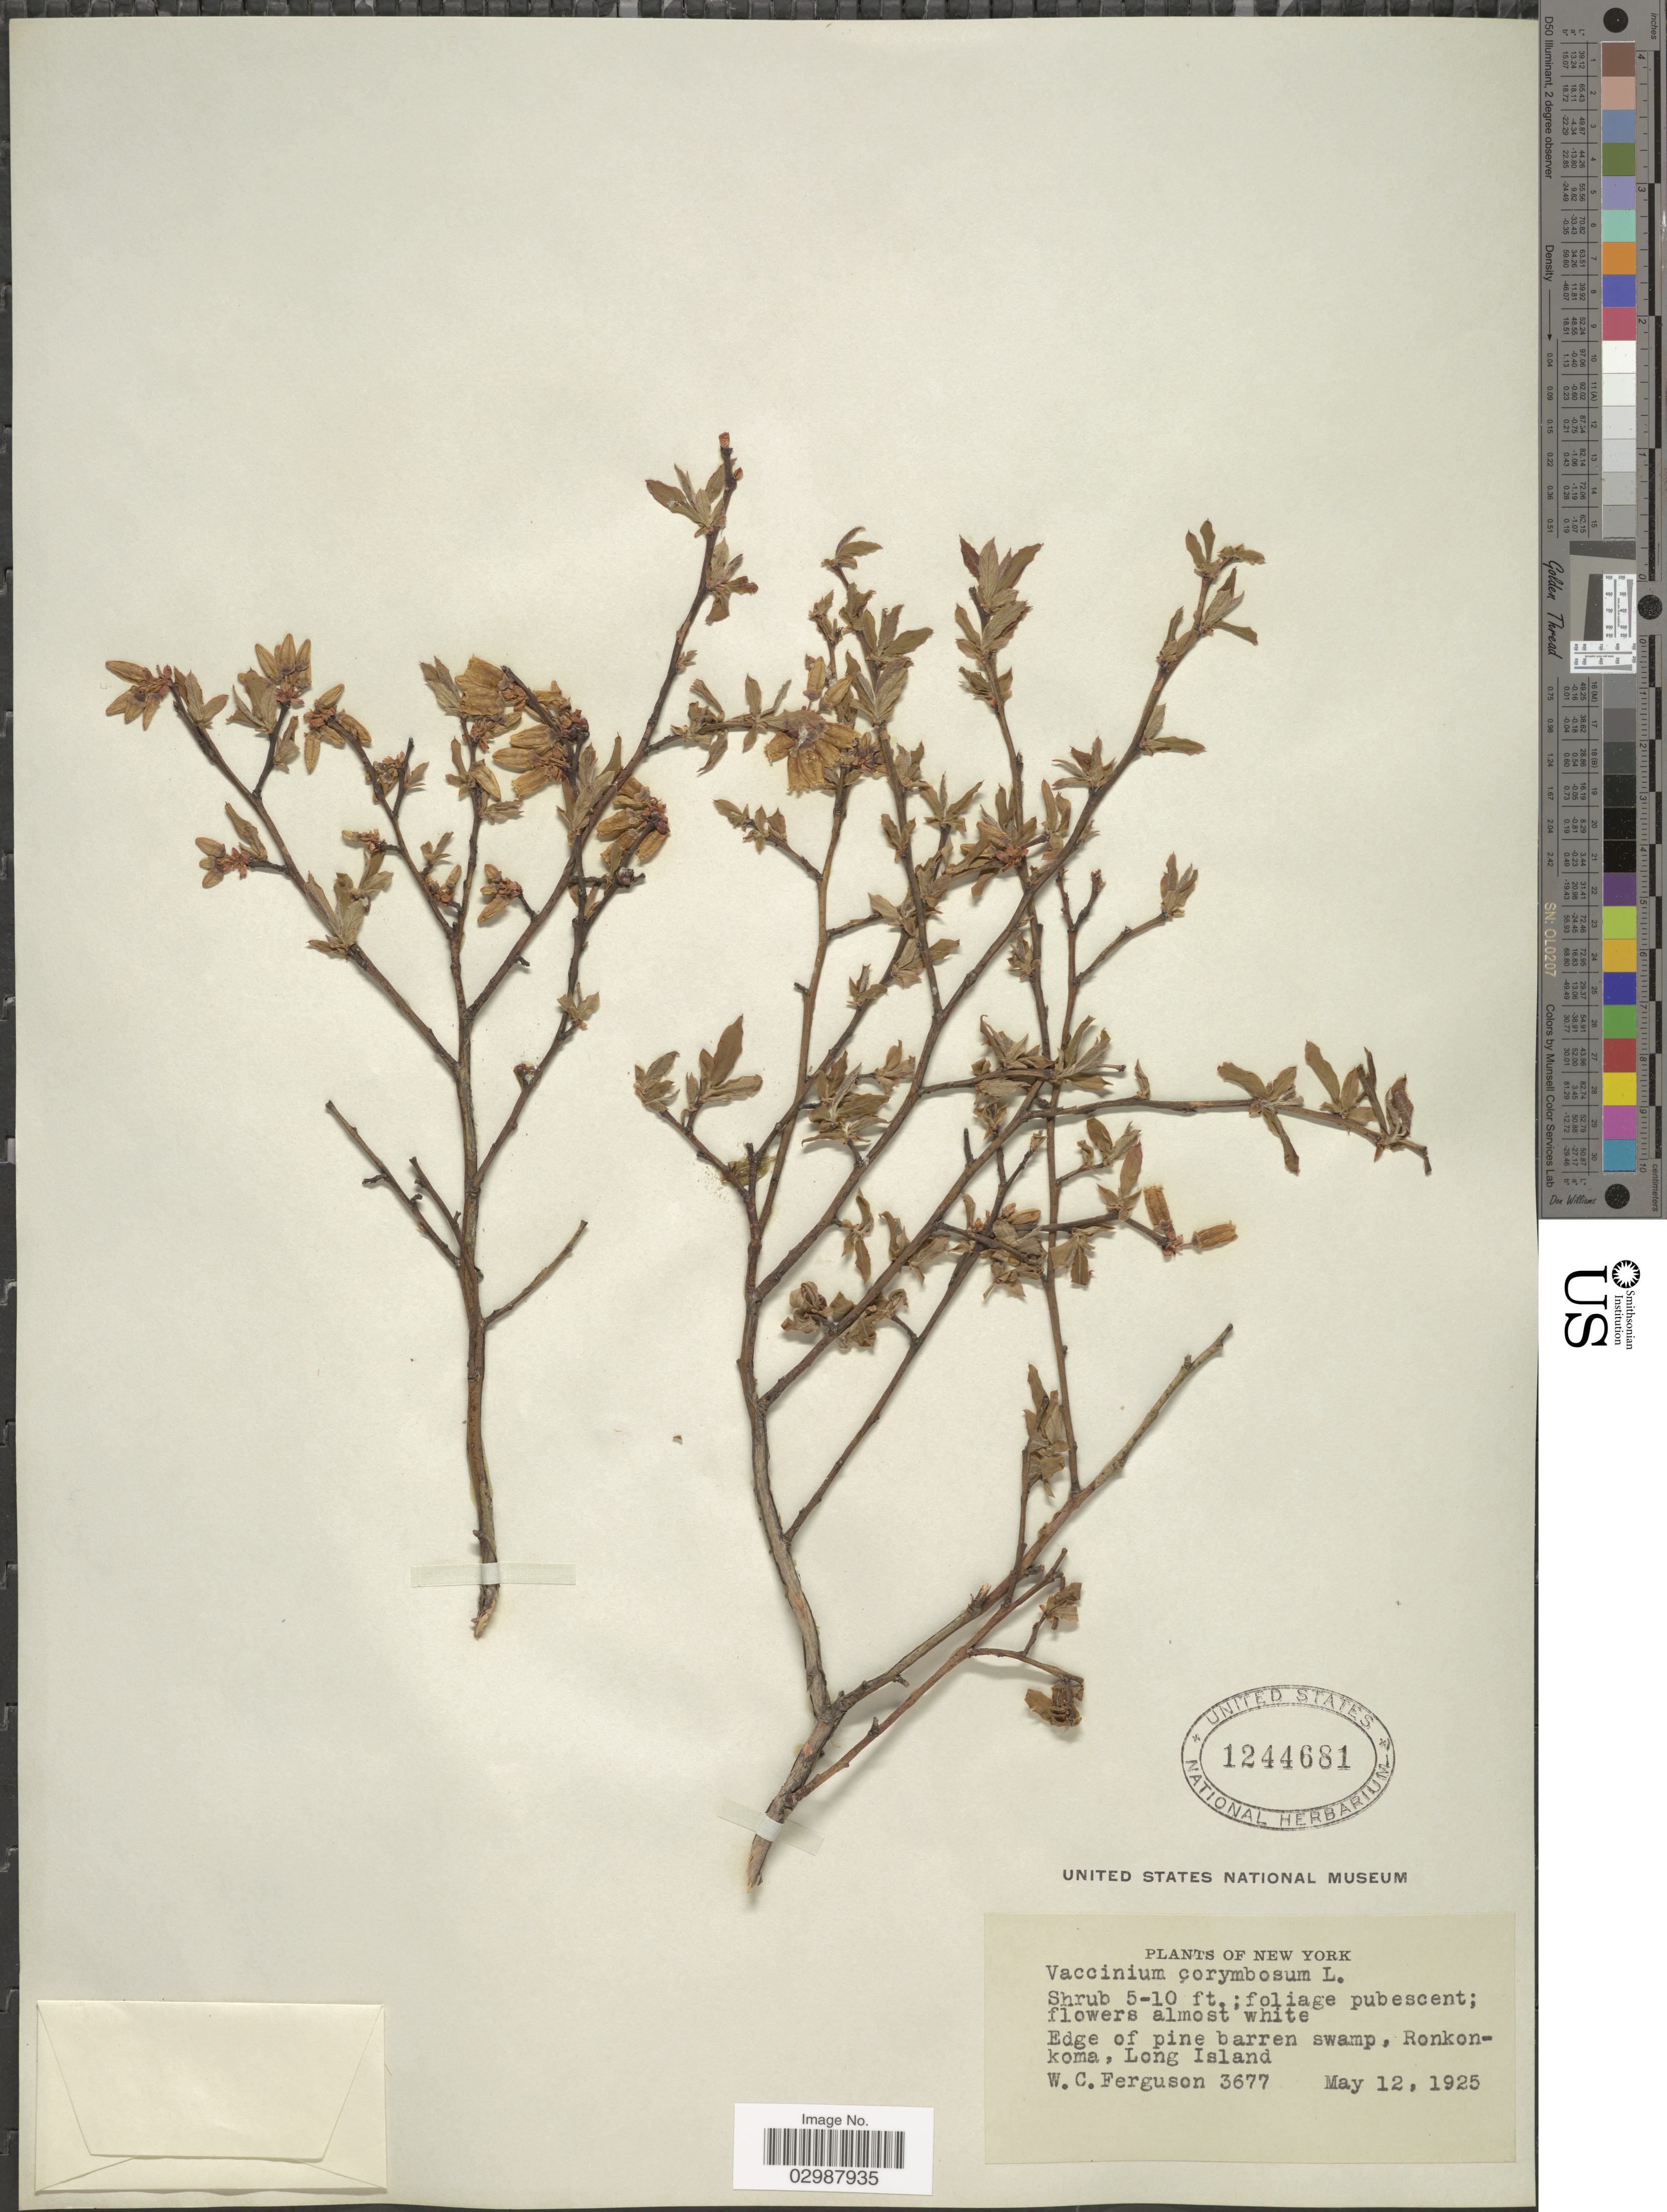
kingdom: Plantae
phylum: Tracheophyta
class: Magnoliopsida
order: Ericales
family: Ericaceae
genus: Vaccinium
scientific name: Vaccinium corymbosum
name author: L.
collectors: W. Ferguson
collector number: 3677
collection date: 1925-05-12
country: United States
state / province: New York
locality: Edge of pine barren swamp, Ronkonkoma, Long Island.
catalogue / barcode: US 1244681